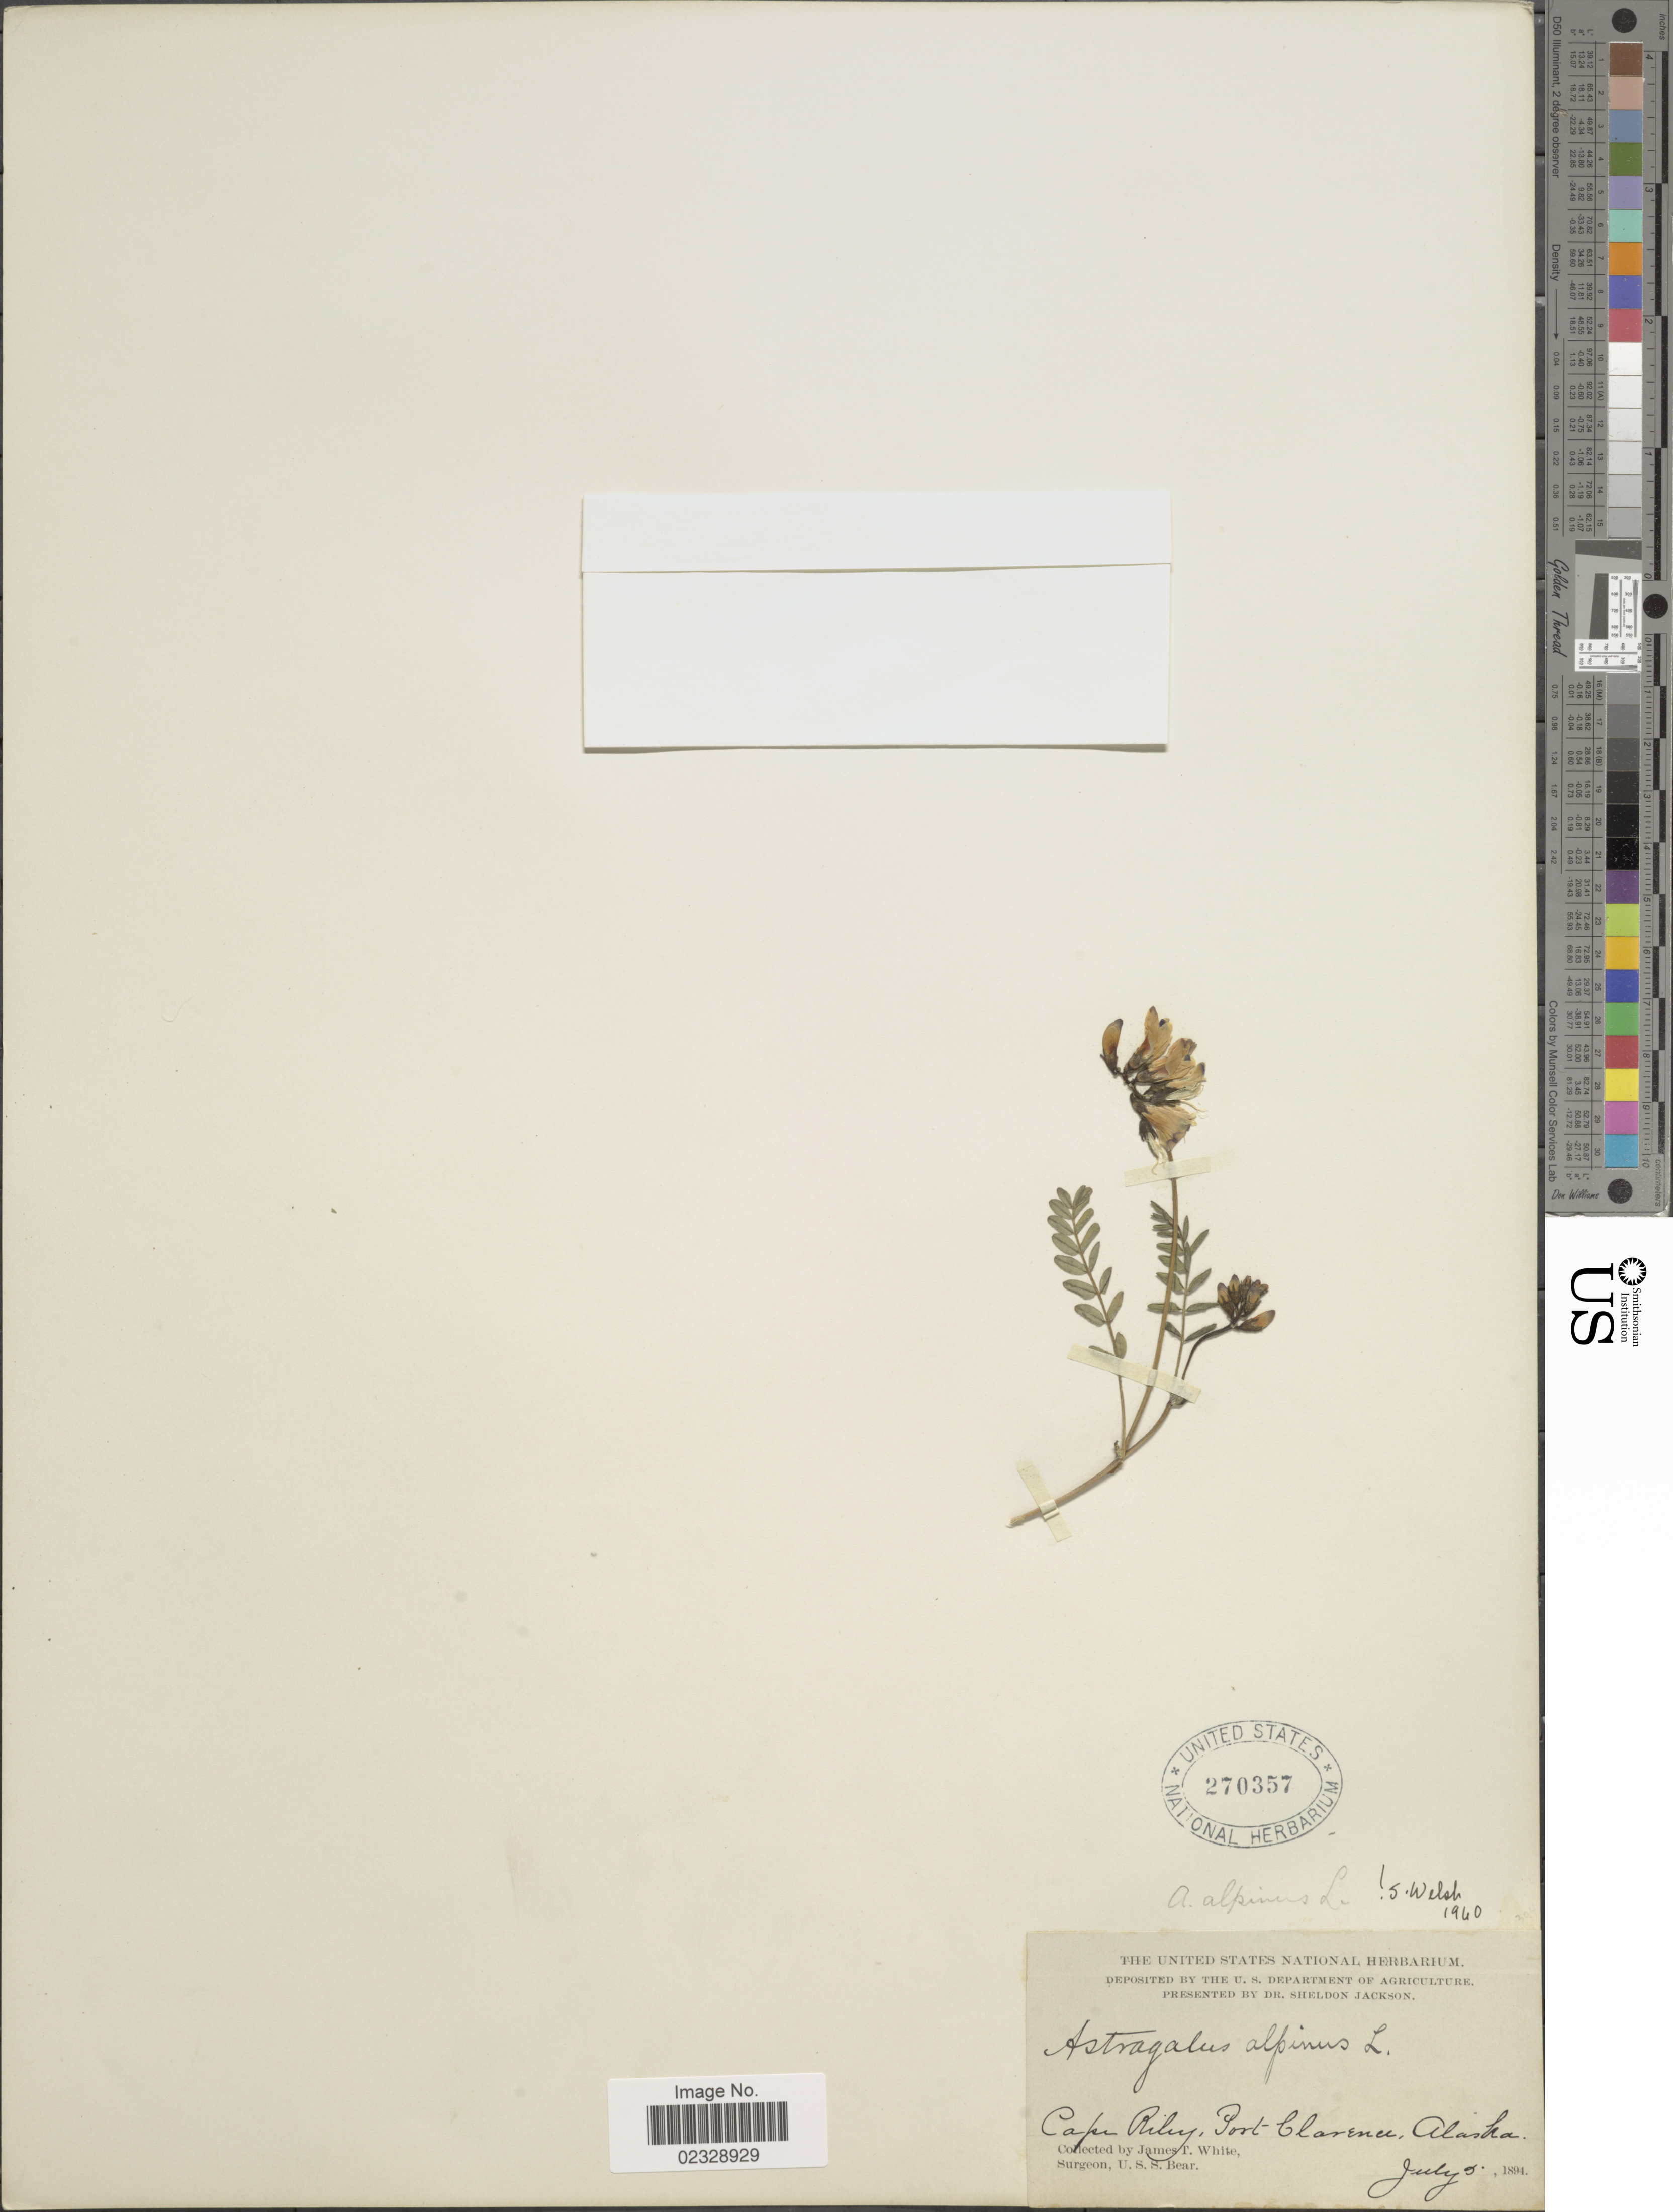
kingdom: Plantae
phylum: Tracheophyta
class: Magnoliopsida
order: Fabales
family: Fabaceae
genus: Astragalus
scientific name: Astragalus alpinus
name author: L.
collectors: J. T. White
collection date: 1894-07-05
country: United States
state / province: Alaska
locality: Cape Riley, Port Clarence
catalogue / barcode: US 270357